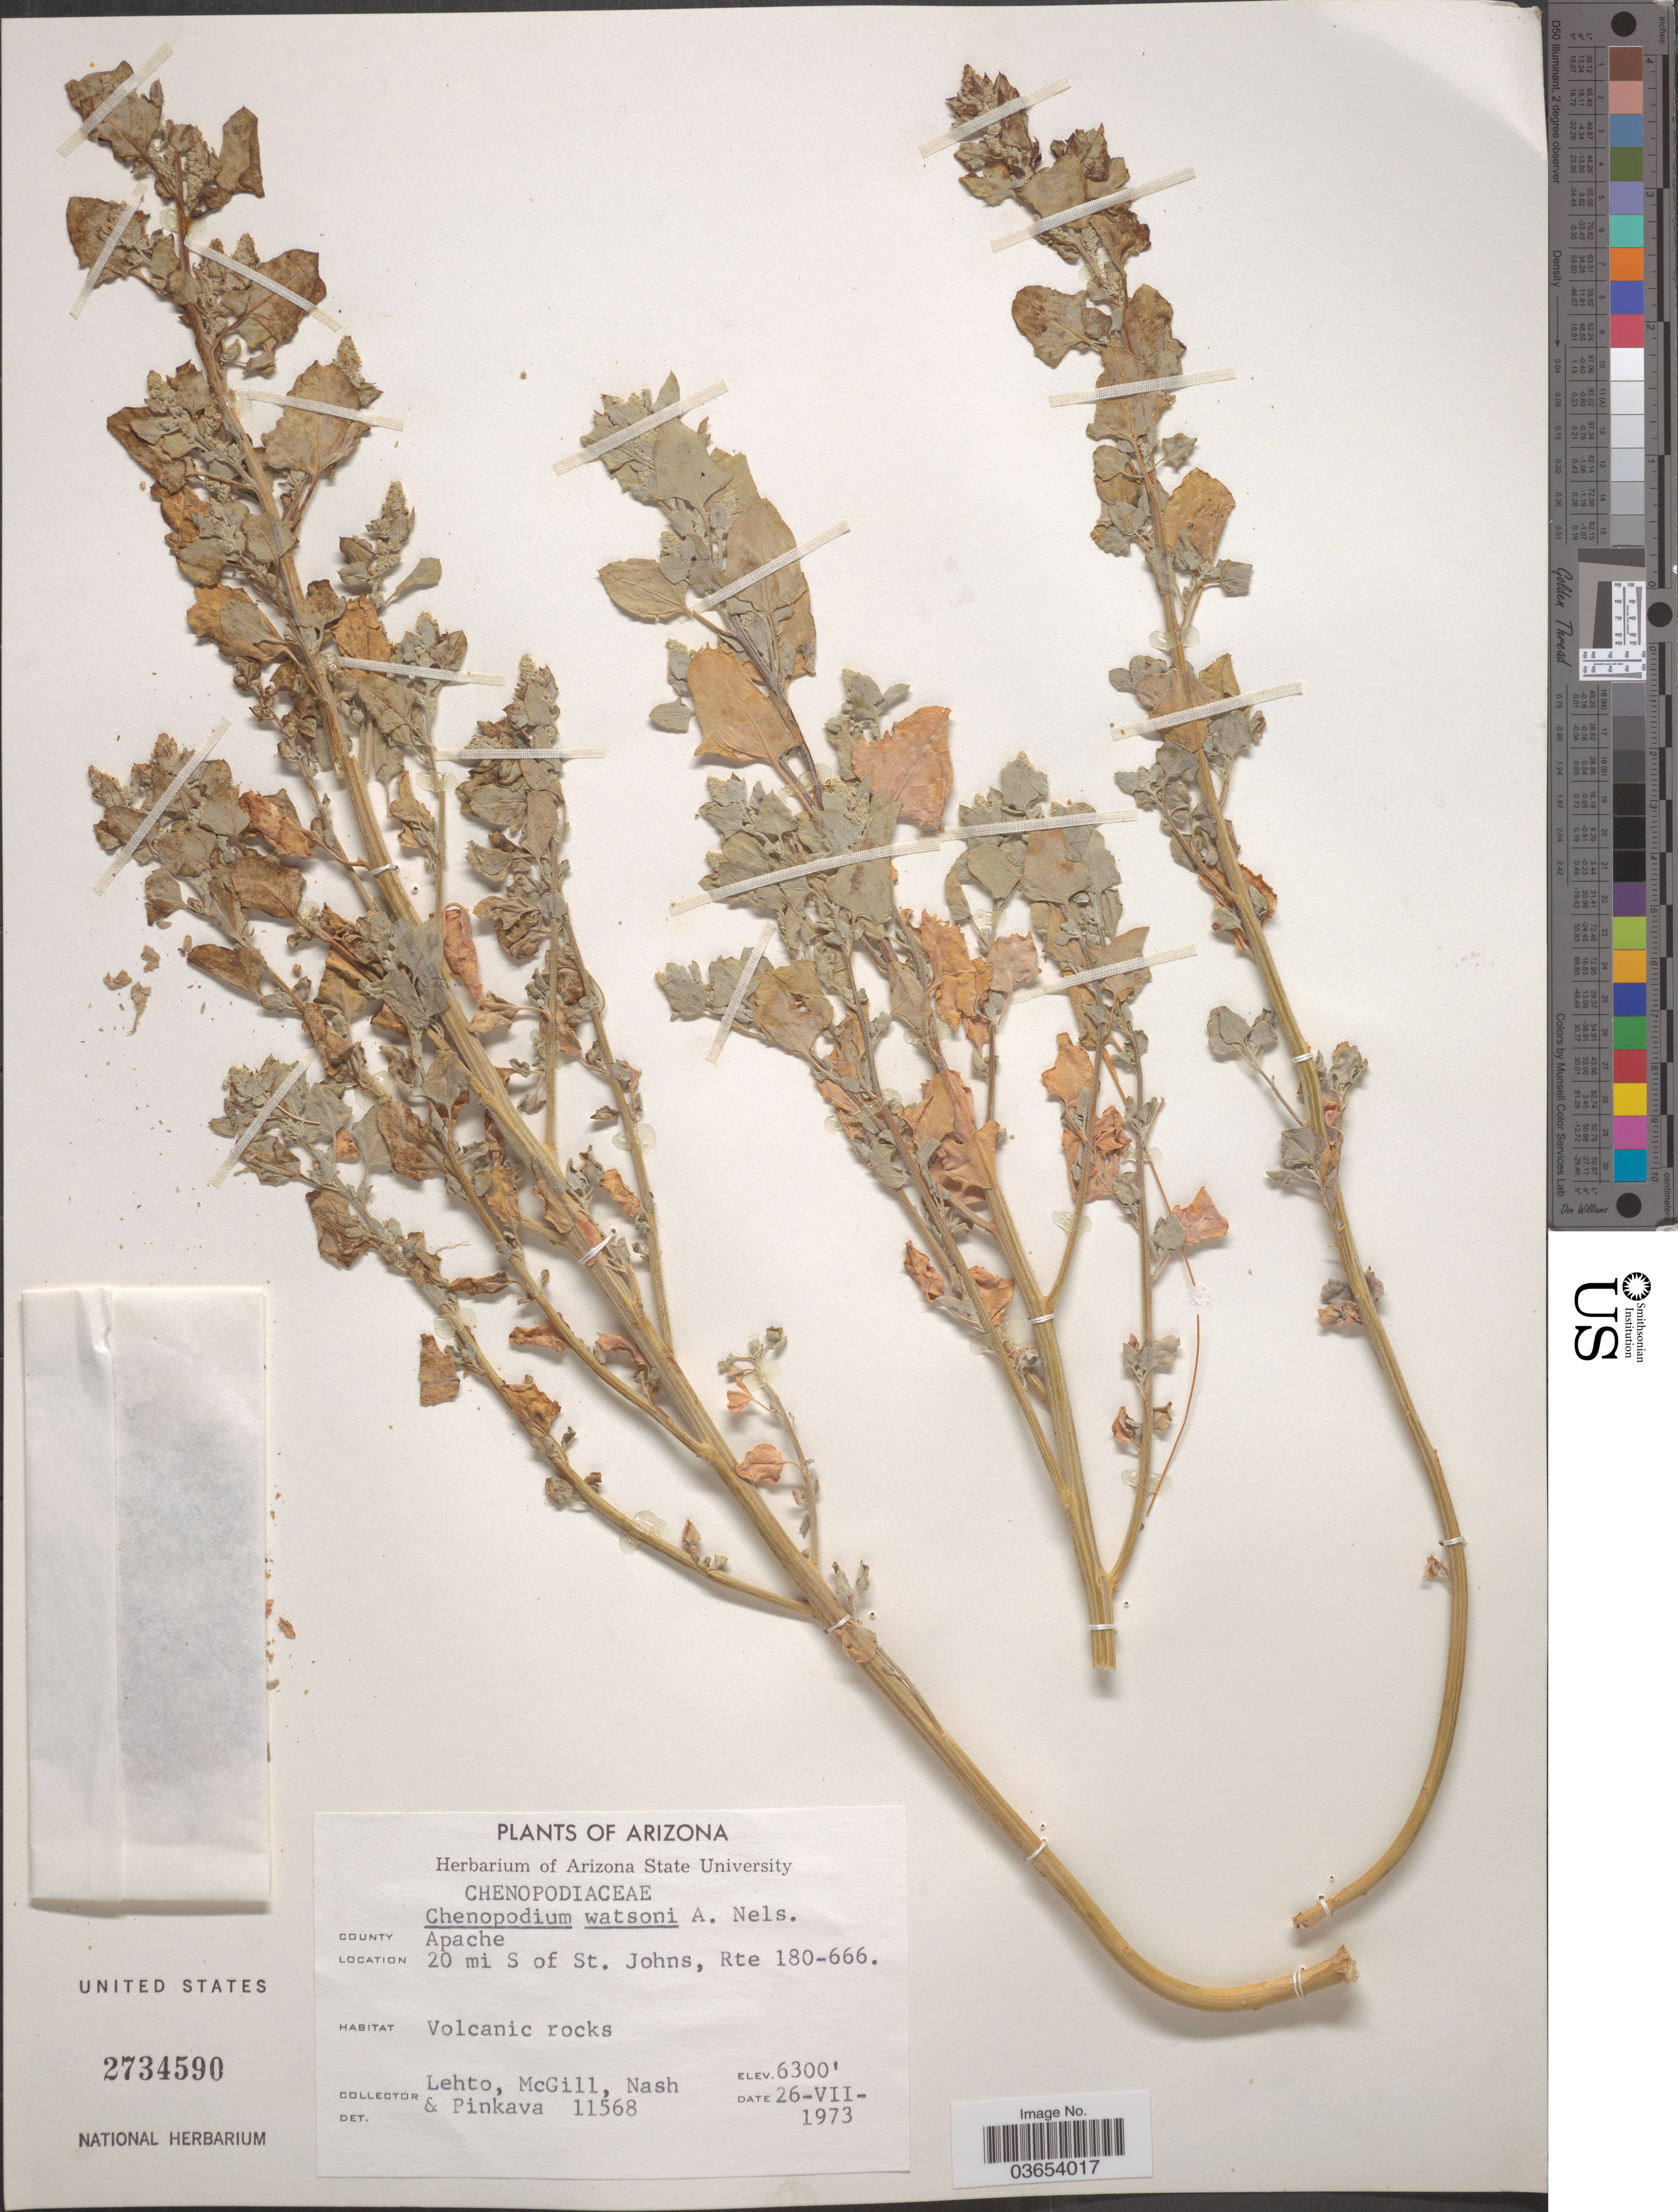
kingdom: Plantae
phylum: Tracheophyta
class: Magnoliopsida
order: Caryophyllales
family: Amaranthaceae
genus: Chenopodium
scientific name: Chenopodium watsonii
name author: A. Nelson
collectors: -. Lehto, -. McGill, -- Nash & -. Pinkava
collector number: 11568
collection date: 1973-07-26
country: United States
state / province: Arizona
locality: County Apache. 20 mi S of St. Johns, Rte 180-666.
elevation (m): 1920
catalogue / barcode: US 2734590